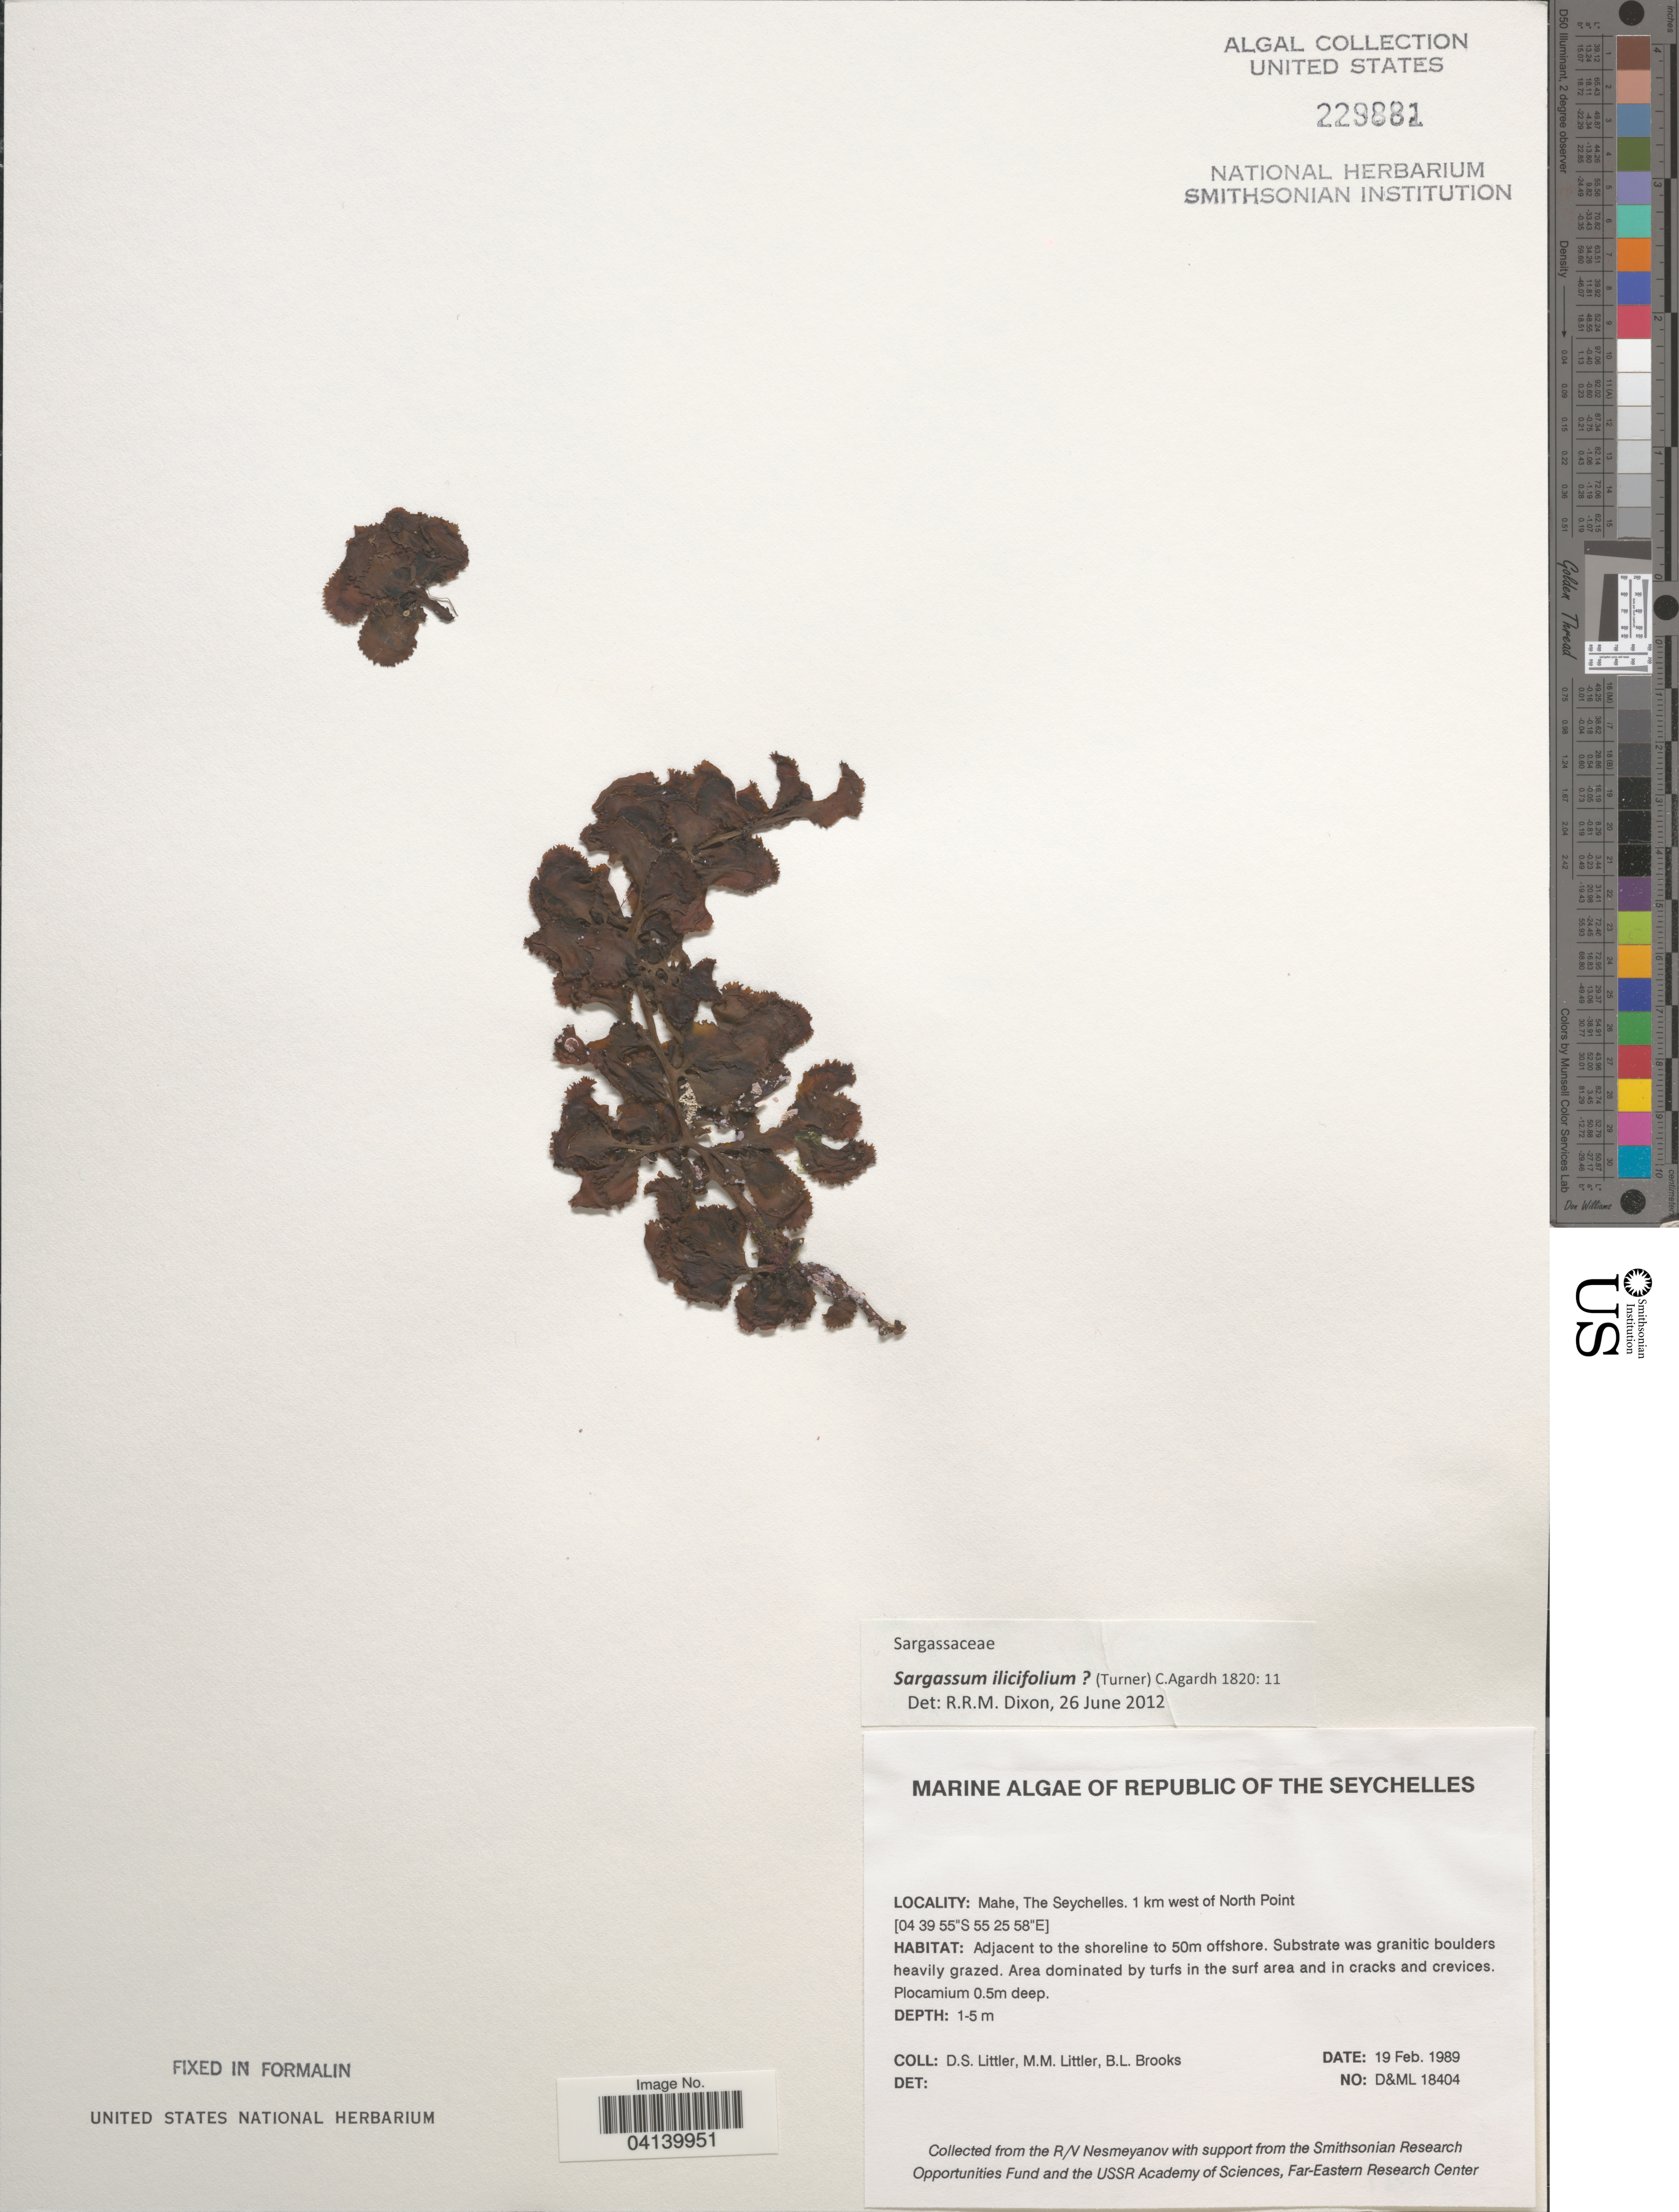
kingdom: Chromista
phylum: Ochrophyta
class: Phaeophyceae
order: Fucales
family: Sargassaceae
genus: Sargassum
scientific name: Sargassum ilicifolium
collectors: D. S. Littler & B. Brooks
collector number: D&ML18404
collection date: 1989-02-19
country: Seychelles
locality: Republic of The Seychelles. Mahe. 1 km west of North Point. Adjacent to the shoreline to 50m offshore.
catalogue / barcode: US 229881